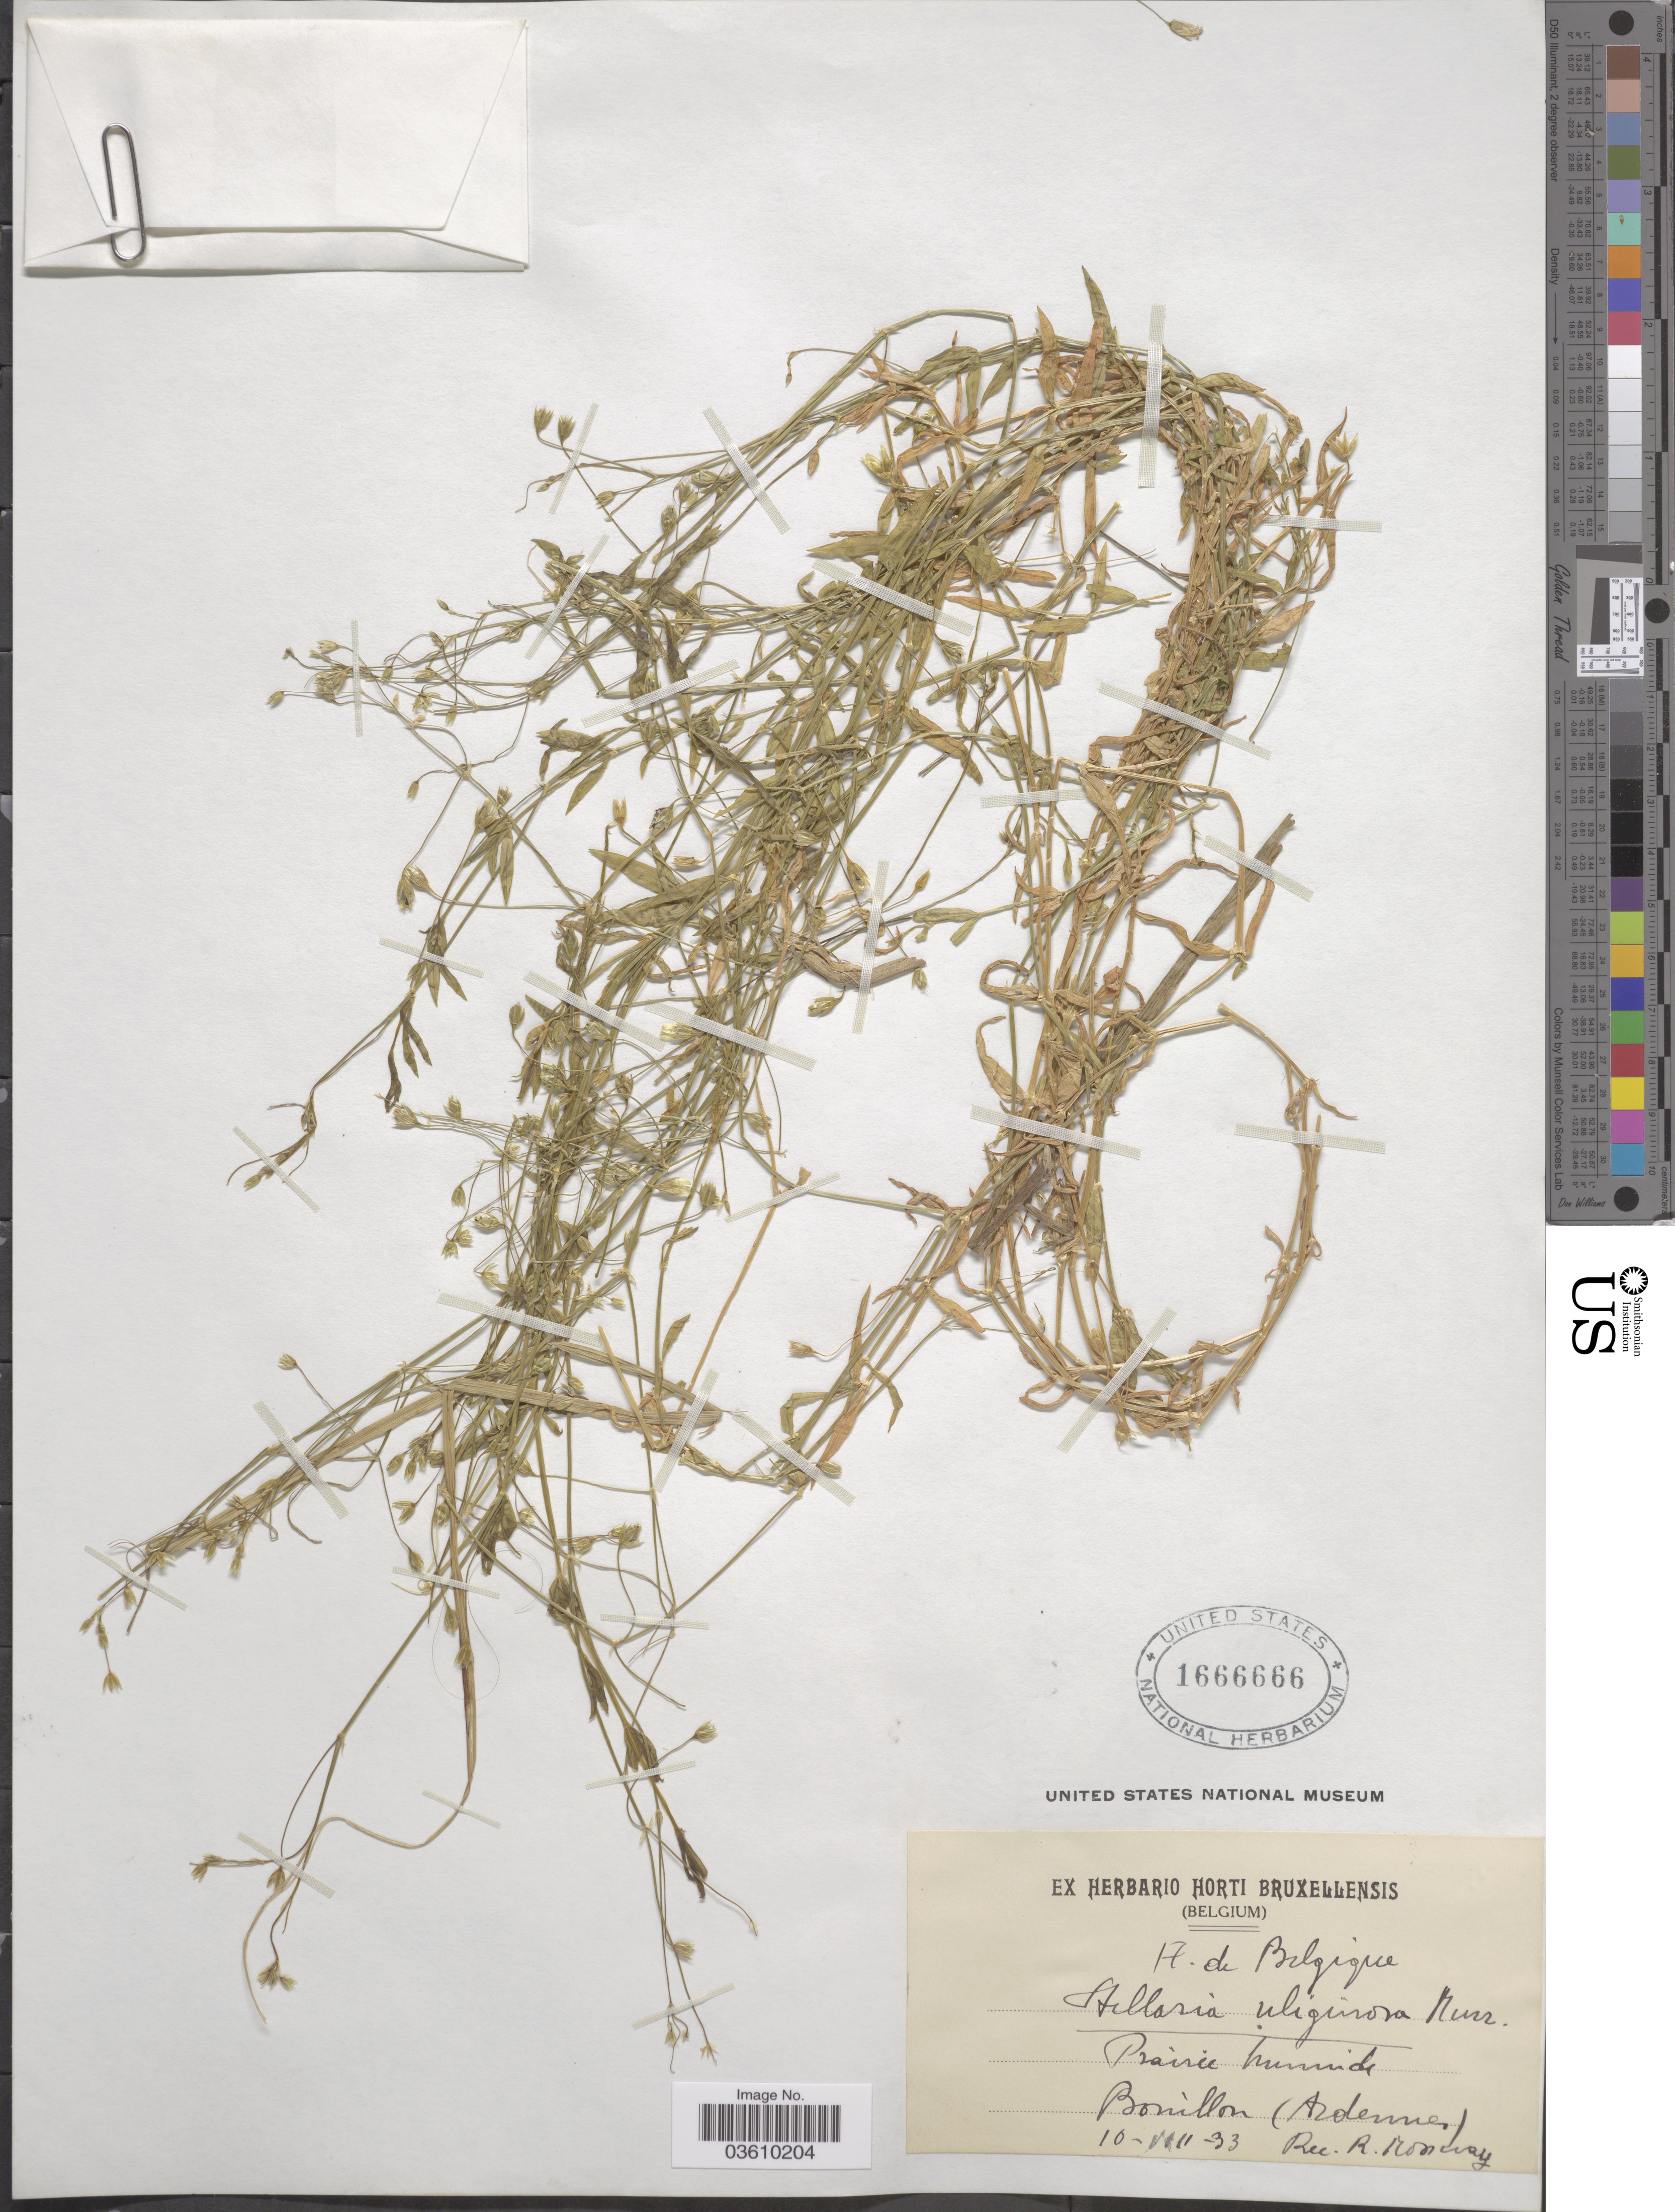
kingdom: Plantae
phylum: Tracheophyta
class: Magnoliopsida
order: Caryophyllales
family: Caryophyllaceae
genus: Stellaria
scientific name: Stellaria stricta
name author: Richardson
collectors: Conway, R.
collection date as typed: Transcribed d/m/y: 10/8/33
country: France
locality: Belgique. Prairie humide. Bonillon (Ardenne).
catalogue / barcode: US 1666666